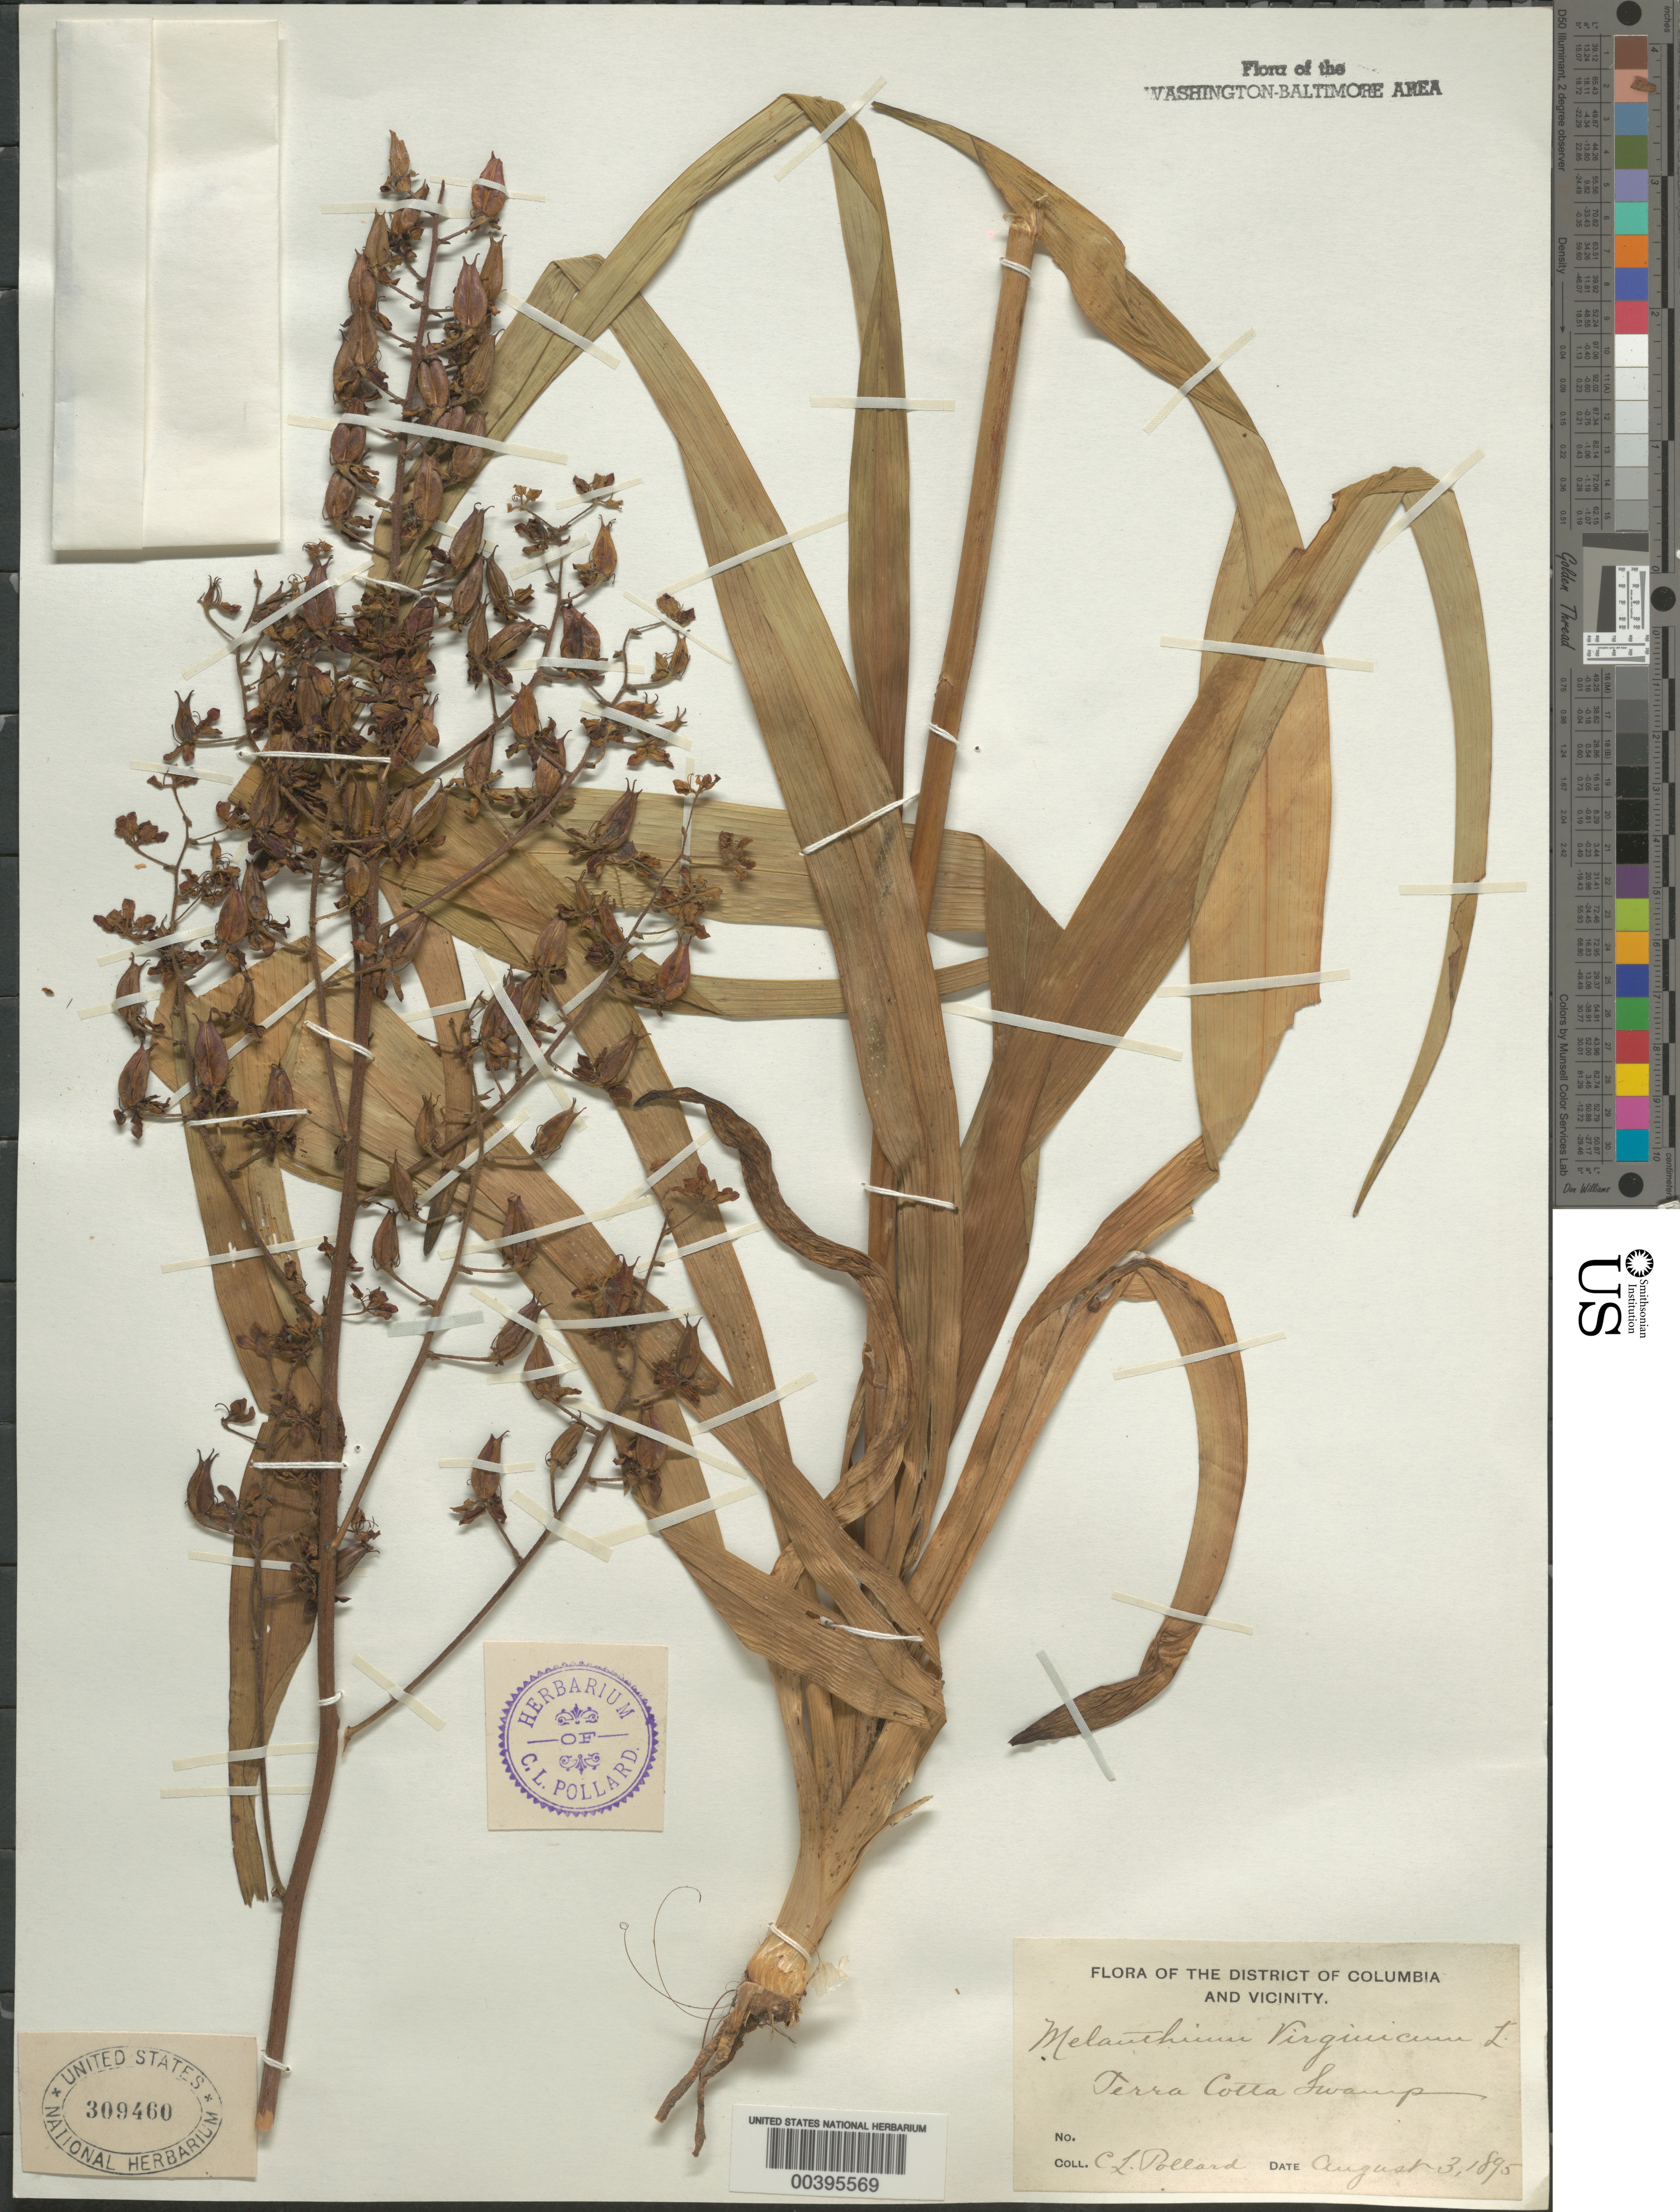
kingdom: Plantae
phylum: Tracheophyta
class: Liliopsida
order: Liliales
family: Melanthiaceae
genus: Melanthium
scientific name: Melanthium virginicum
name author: L.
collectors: C. L. Pollard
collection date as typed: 03 Aug 1895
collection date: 1895-08-03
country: United States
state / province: District of Columbia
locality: Terra Cotta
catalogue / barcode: US 309460